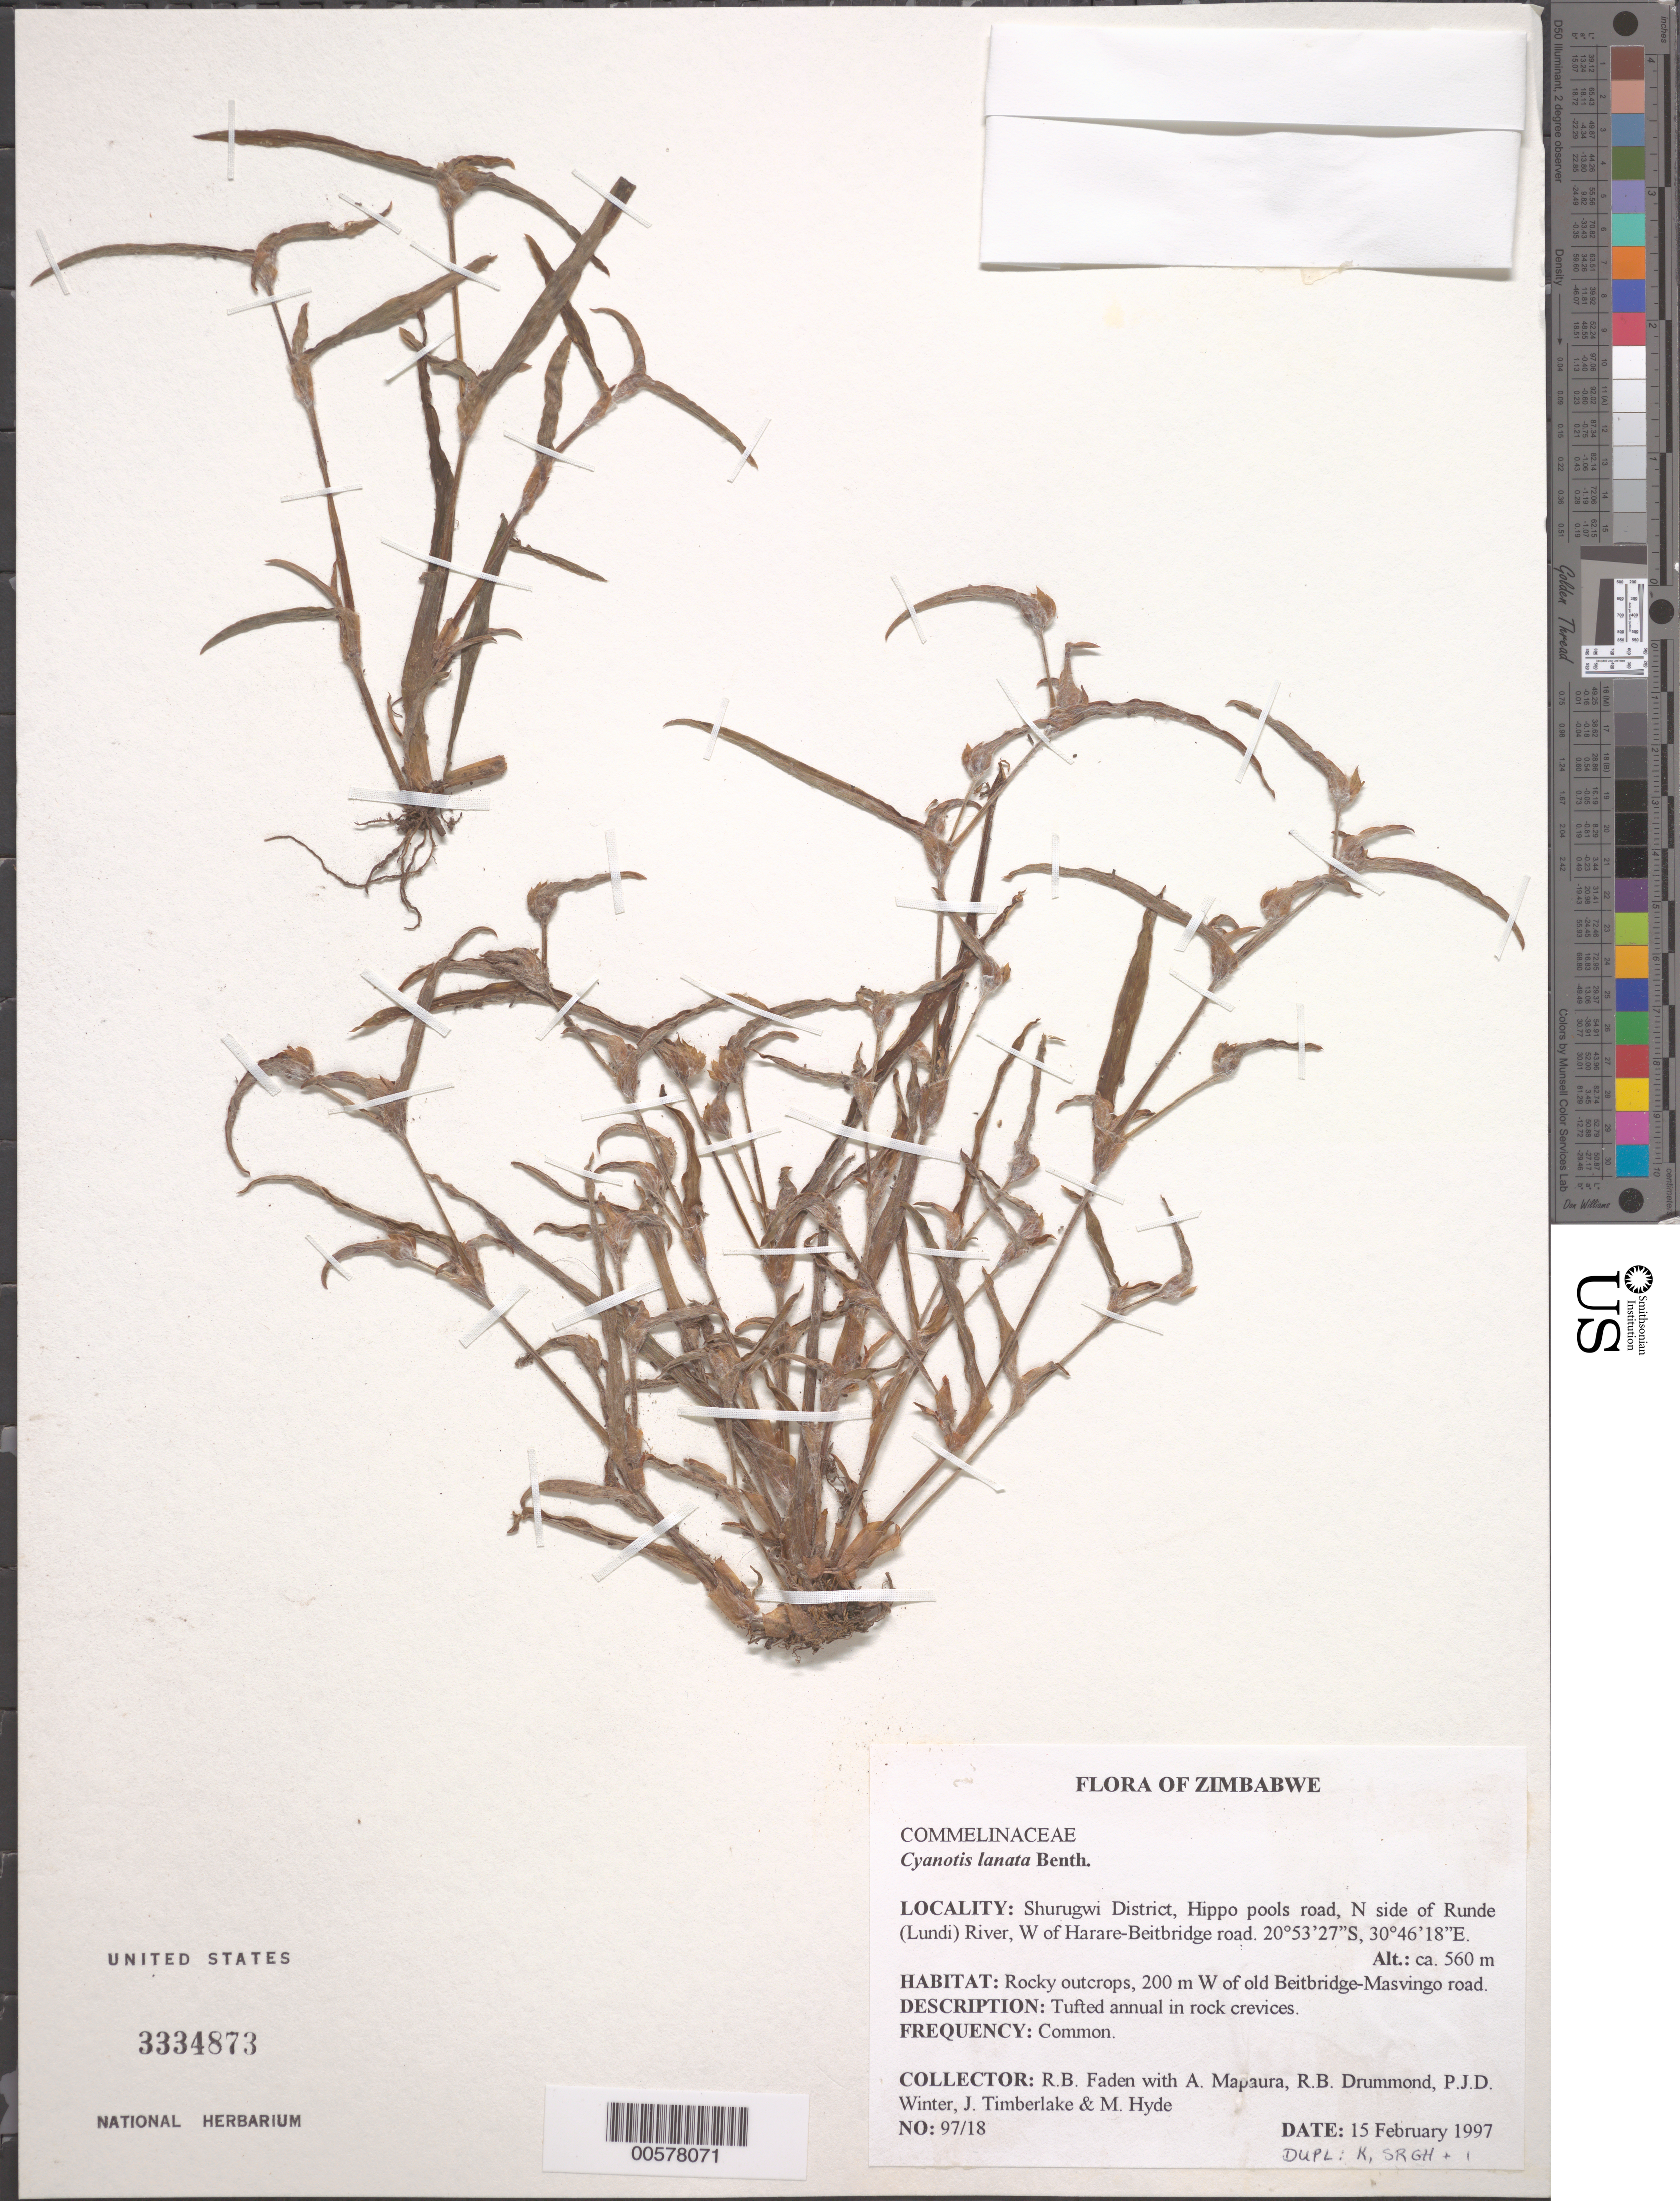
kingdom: Plantae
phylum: Tracheophyta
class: Liliopsida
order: Commelinales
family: Commelinaceae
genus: Cyanotis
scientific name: Cyanotis lanata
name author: Benth.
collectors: R. B. Faden, A. Mapaura, R. Drummond, P. Winter, J. Timberlake & M. Hyde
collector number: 97/18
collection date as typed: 15 Feb 1997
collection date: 1997-02-15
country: Zimbabwe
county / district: Shurugwi Dist.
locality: N of runde (lundi ) river, w of harate-beitbridge road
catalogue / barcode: US 3334873